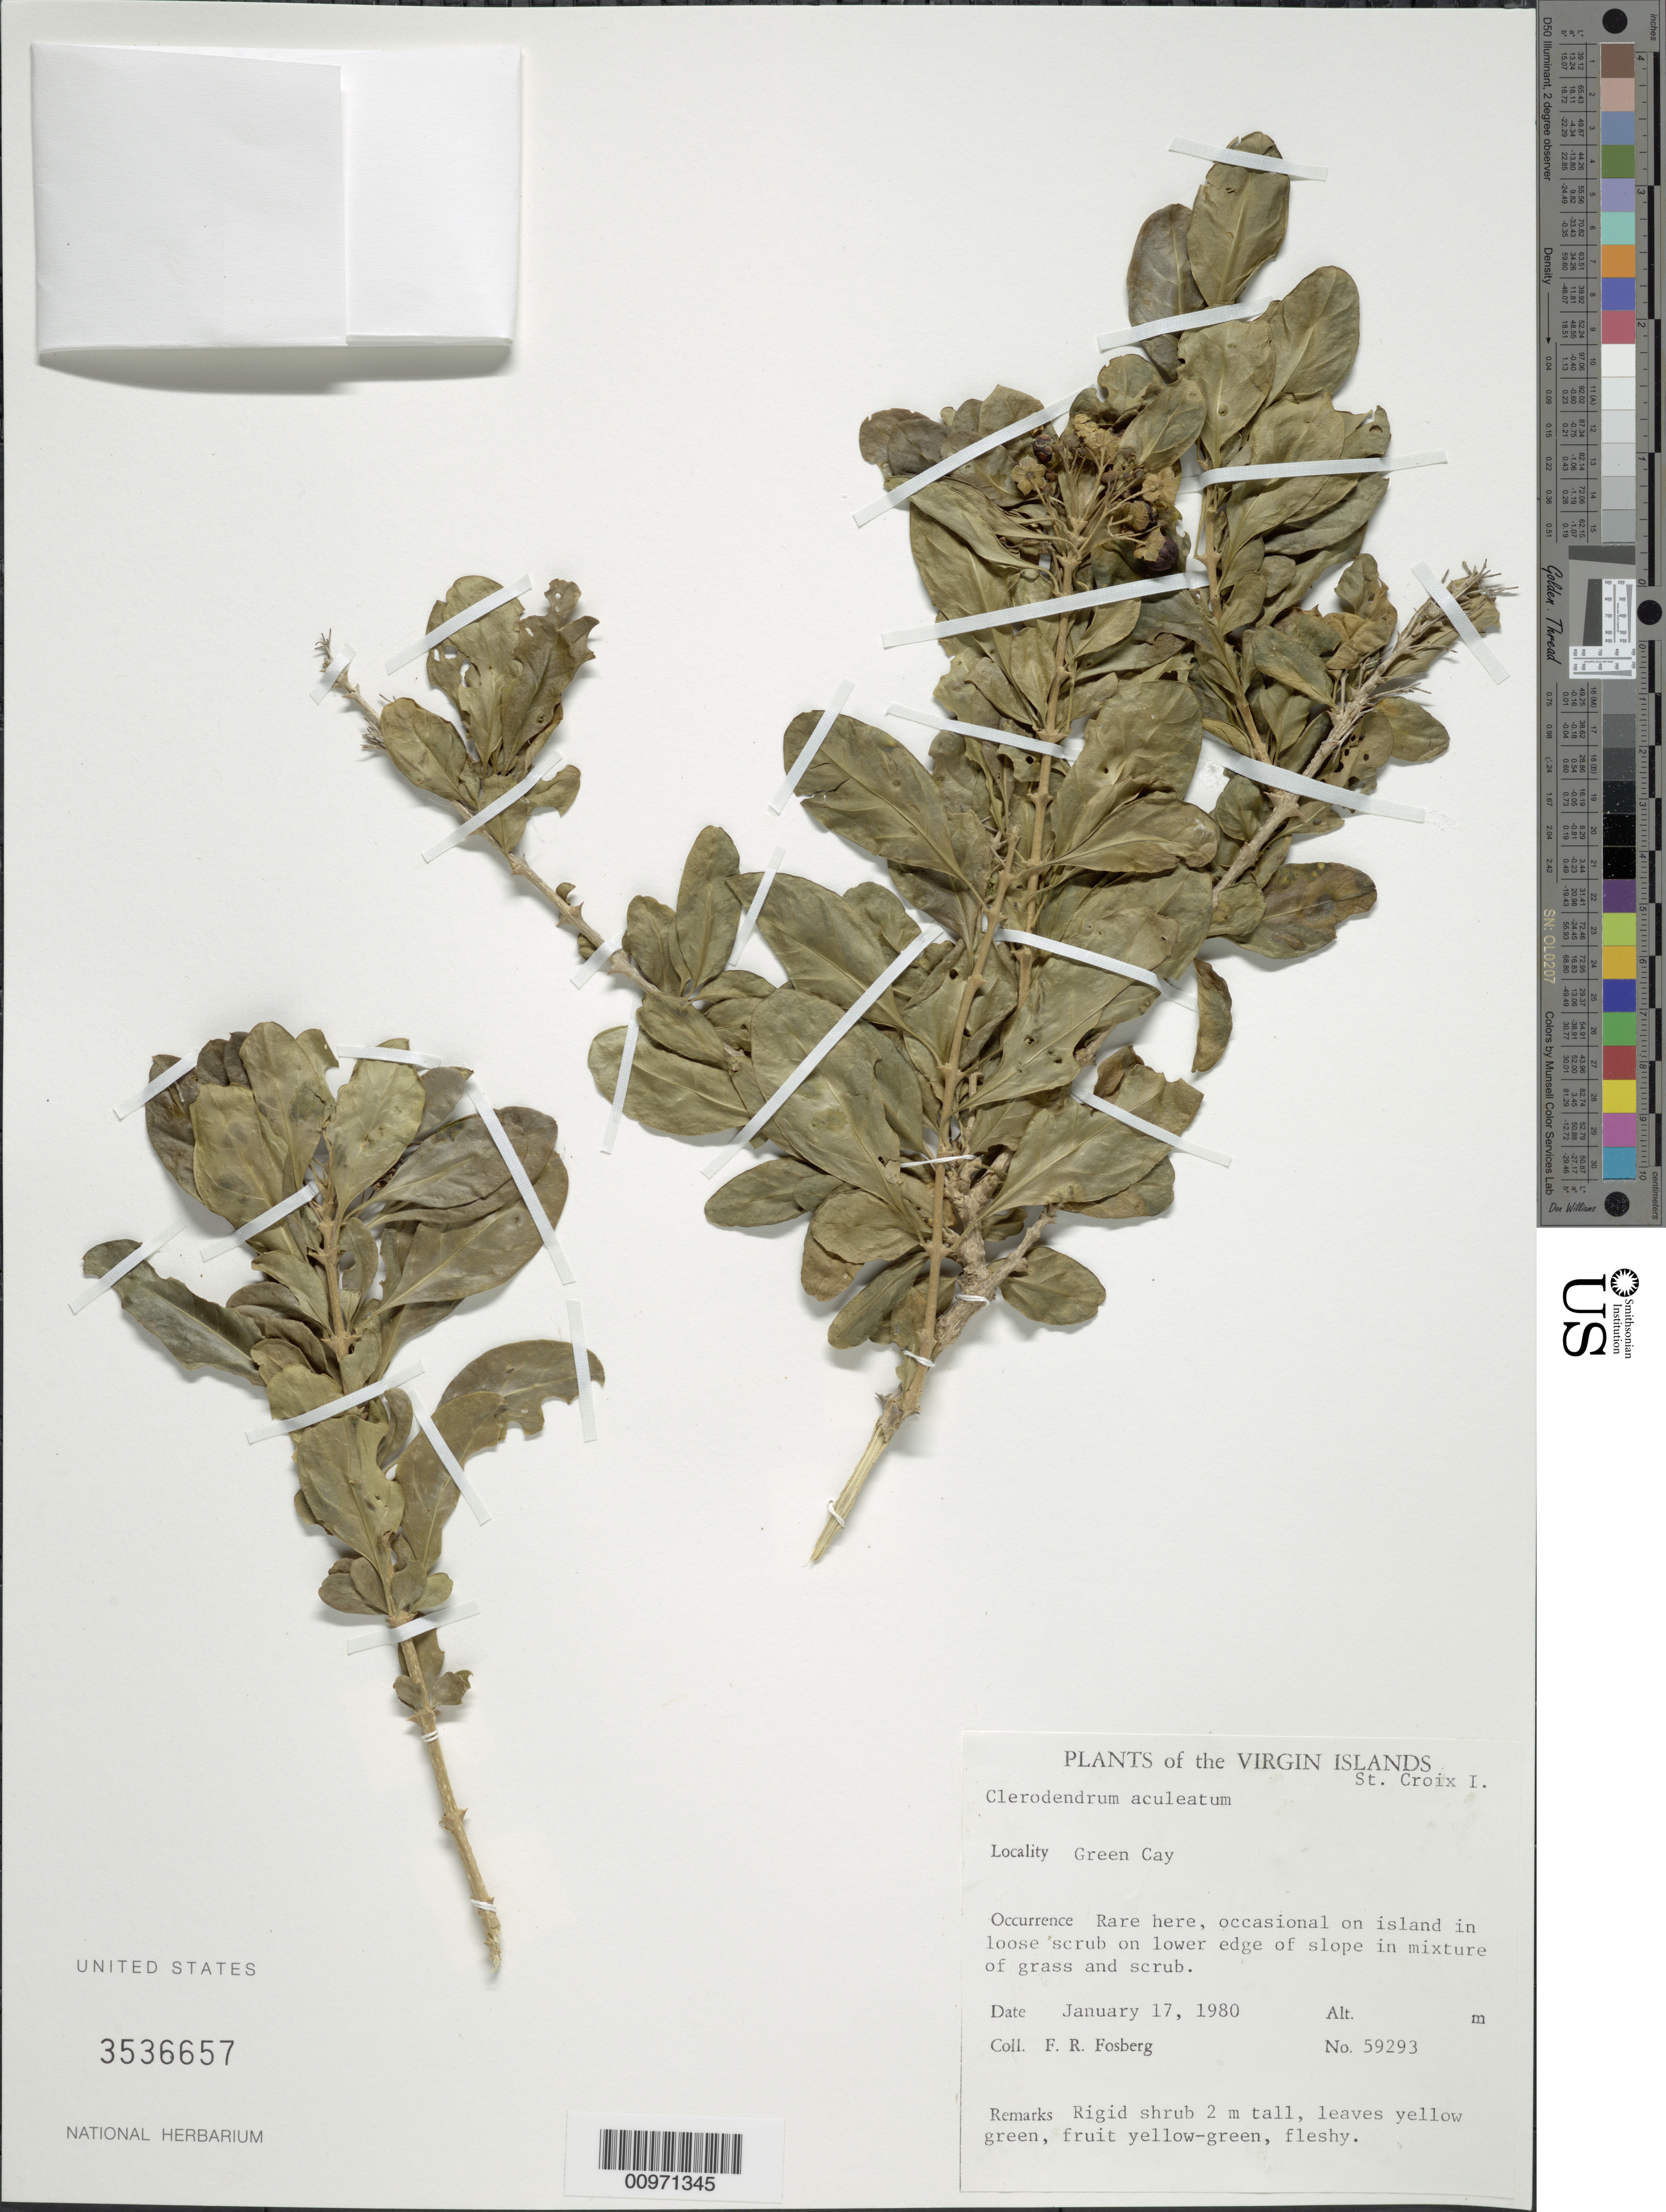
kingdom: Plantae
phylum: Tracheophyta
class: Magnoliopsida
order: Lamiales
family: Lamiaceae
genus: Clerodendrum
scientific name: Clerodendrum aculeatum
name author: (L.) Schltdl.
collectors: F. R. Fosberg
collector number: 59293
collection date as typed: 17 Jan 1980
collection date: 1980-01-17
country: U.S. Virgin Islands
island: St. Croix I.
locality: Green Cay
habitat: In loose scrub on lower edge of slope in mixture of grass and scrub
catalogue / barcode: US 3536657